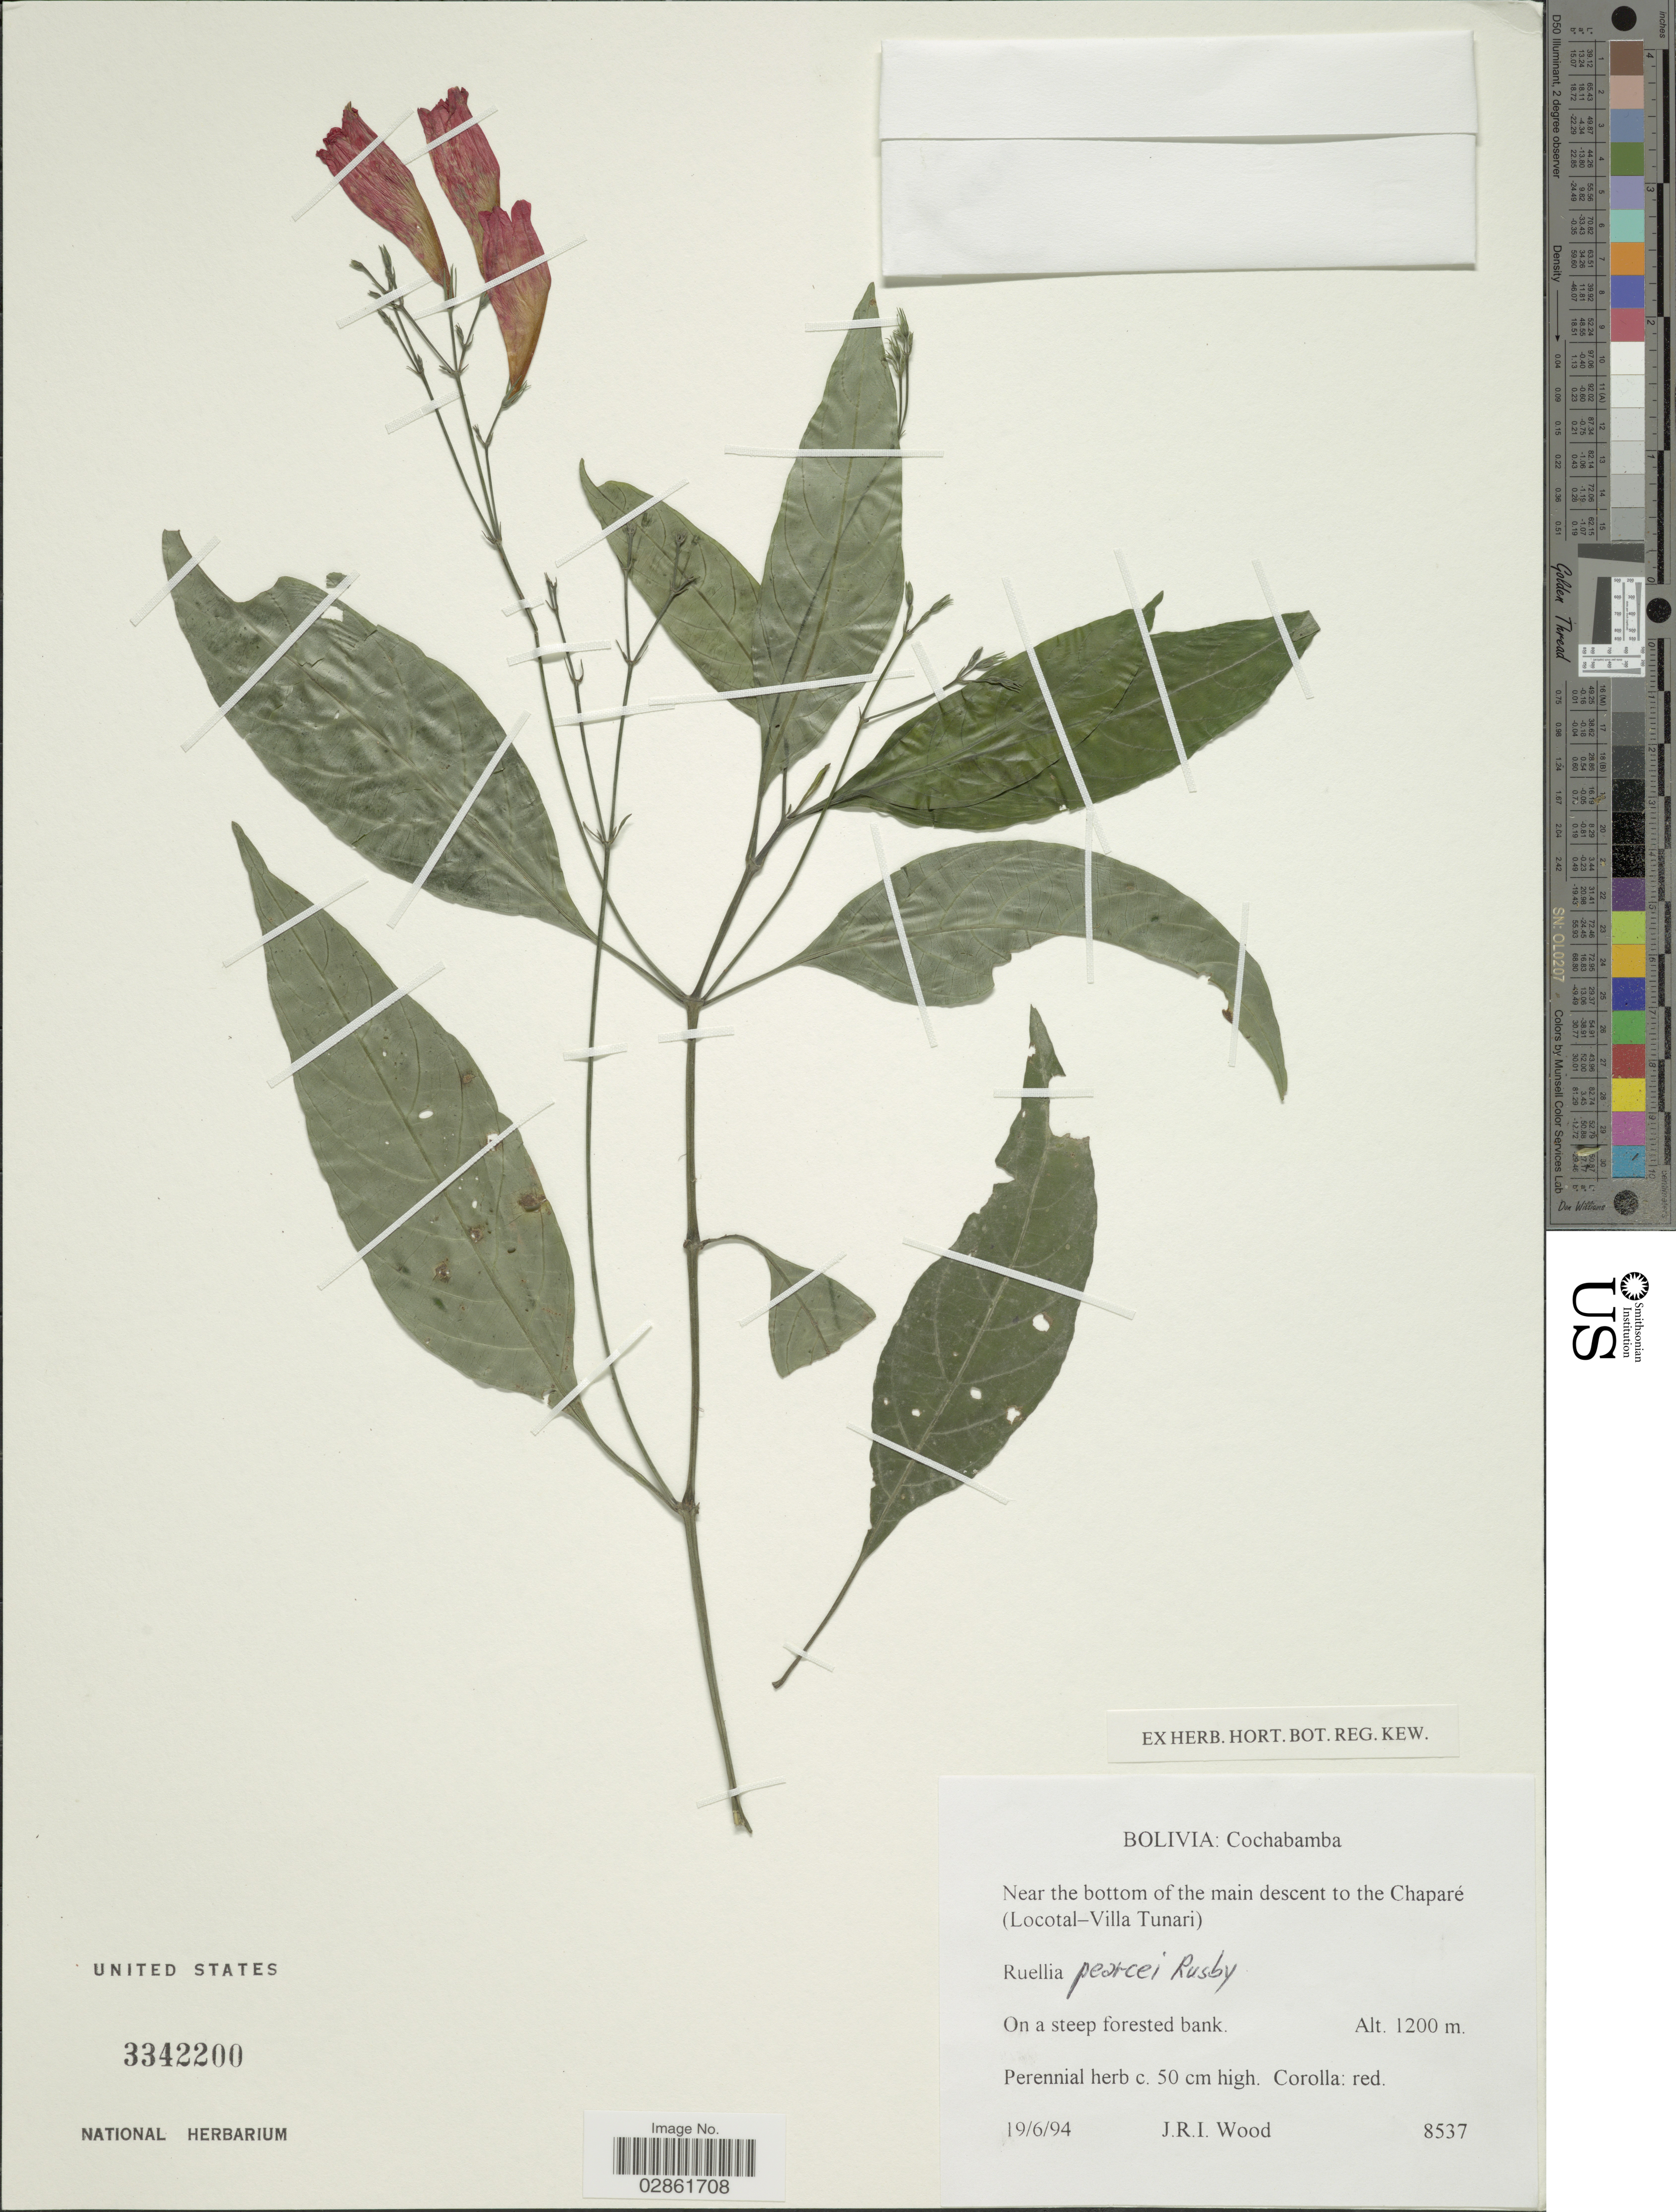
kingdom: Plantae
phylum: Tracheophyta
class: Magnoliopsida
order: Lamiales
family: Acanthaceae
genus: Ruellia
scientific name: Ruellia pearcei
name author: Rusby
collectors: J. R. I. Wood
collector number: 8537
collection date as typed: Transcribed d/m/y: 19/6/94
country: Bolivia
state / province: Cochabamba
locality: Near the bottom of the main descent to the Chaparé (Locotal-Villa Tunari).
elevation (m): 1200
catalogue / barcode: US 3342200